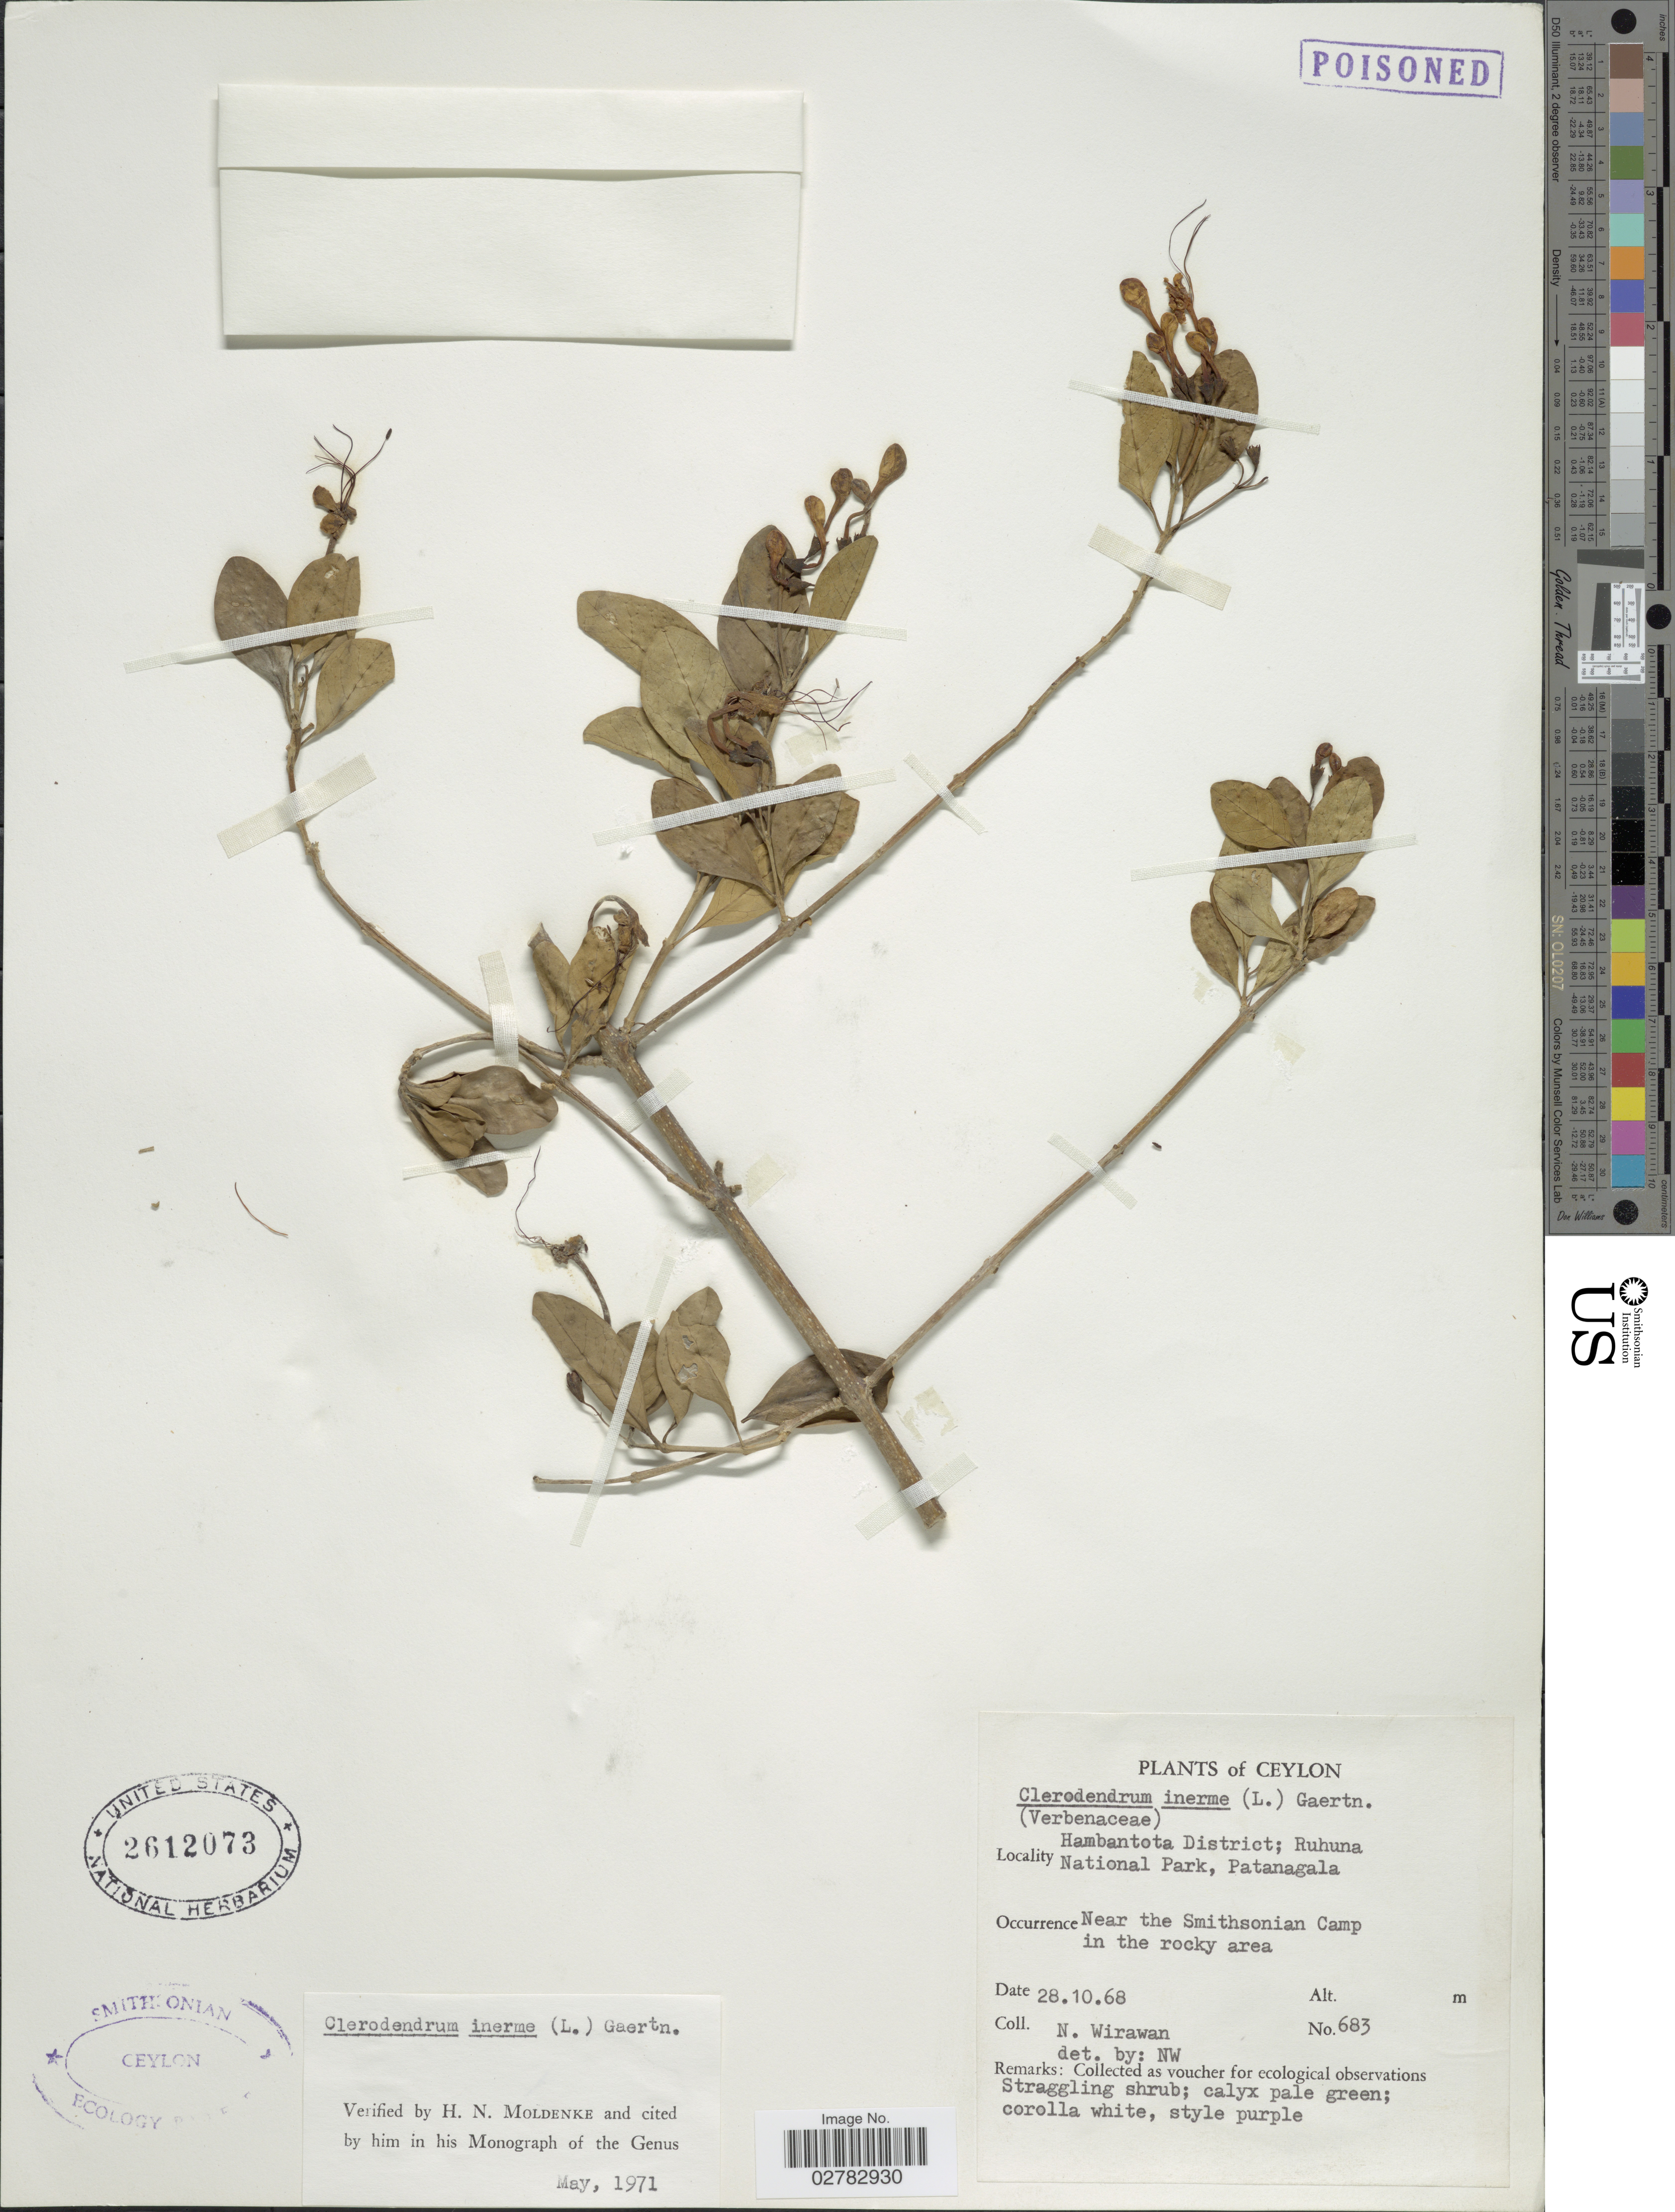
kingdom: Plantae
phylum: Tracheophyta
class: Magnoliopsida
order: Lamiales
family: Lamiaceae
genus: Clerodendrum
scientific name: Clerodendrum inerme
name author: (L.) Gaertn.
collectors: N. Wirawan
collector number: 683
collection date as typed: Transcribed d/m/y: 28/10/68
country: Sri Lanka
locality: Ceylon. Hambantota District; Ruhuna National Park, Patanagala. Near the Smithsonian Camp in the rocky area.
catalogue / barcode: US 2612073